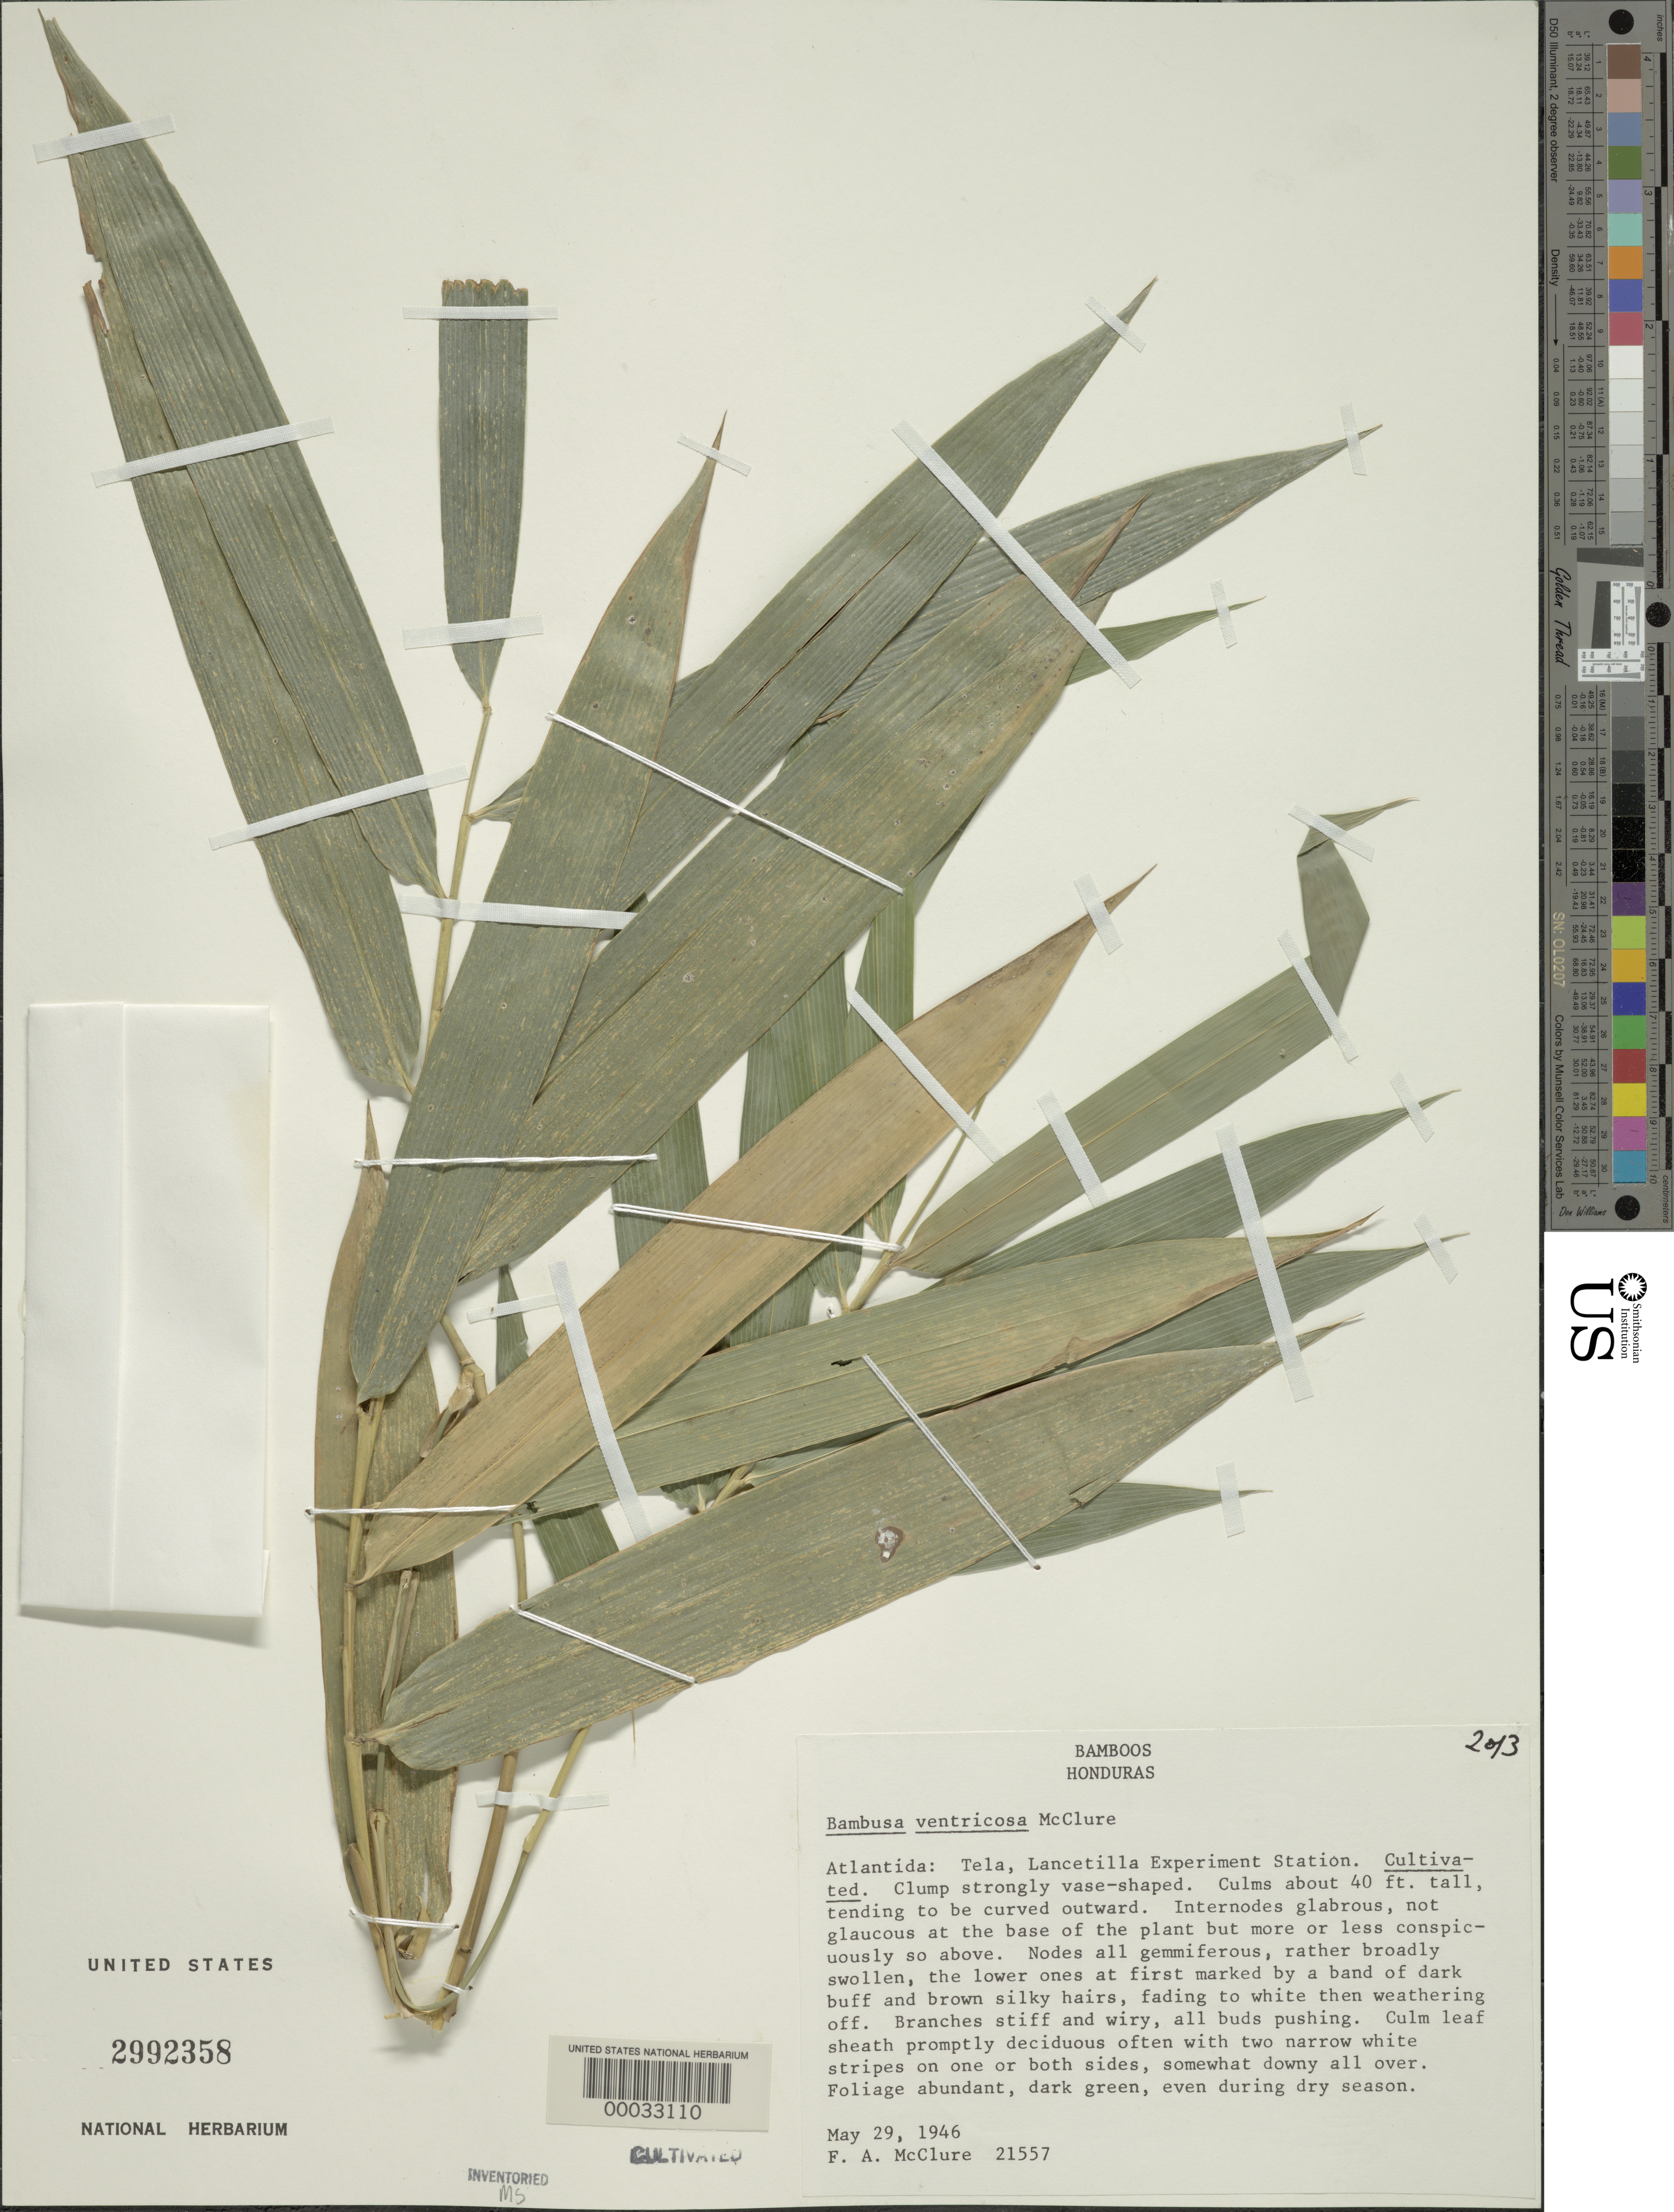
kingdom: Plantae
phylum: Tracheophyta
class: Liliopsida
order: Poales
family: Poaceae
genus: Bambusa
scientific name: Bambusa ventricosa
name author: McClure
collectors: F. A. McClure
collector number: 21557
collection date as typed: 29 May 1946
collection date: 1946-05-29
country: Honduras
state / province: Atlántida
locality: Lancetilla Exp. Station, Tela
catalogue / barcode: US 2992358